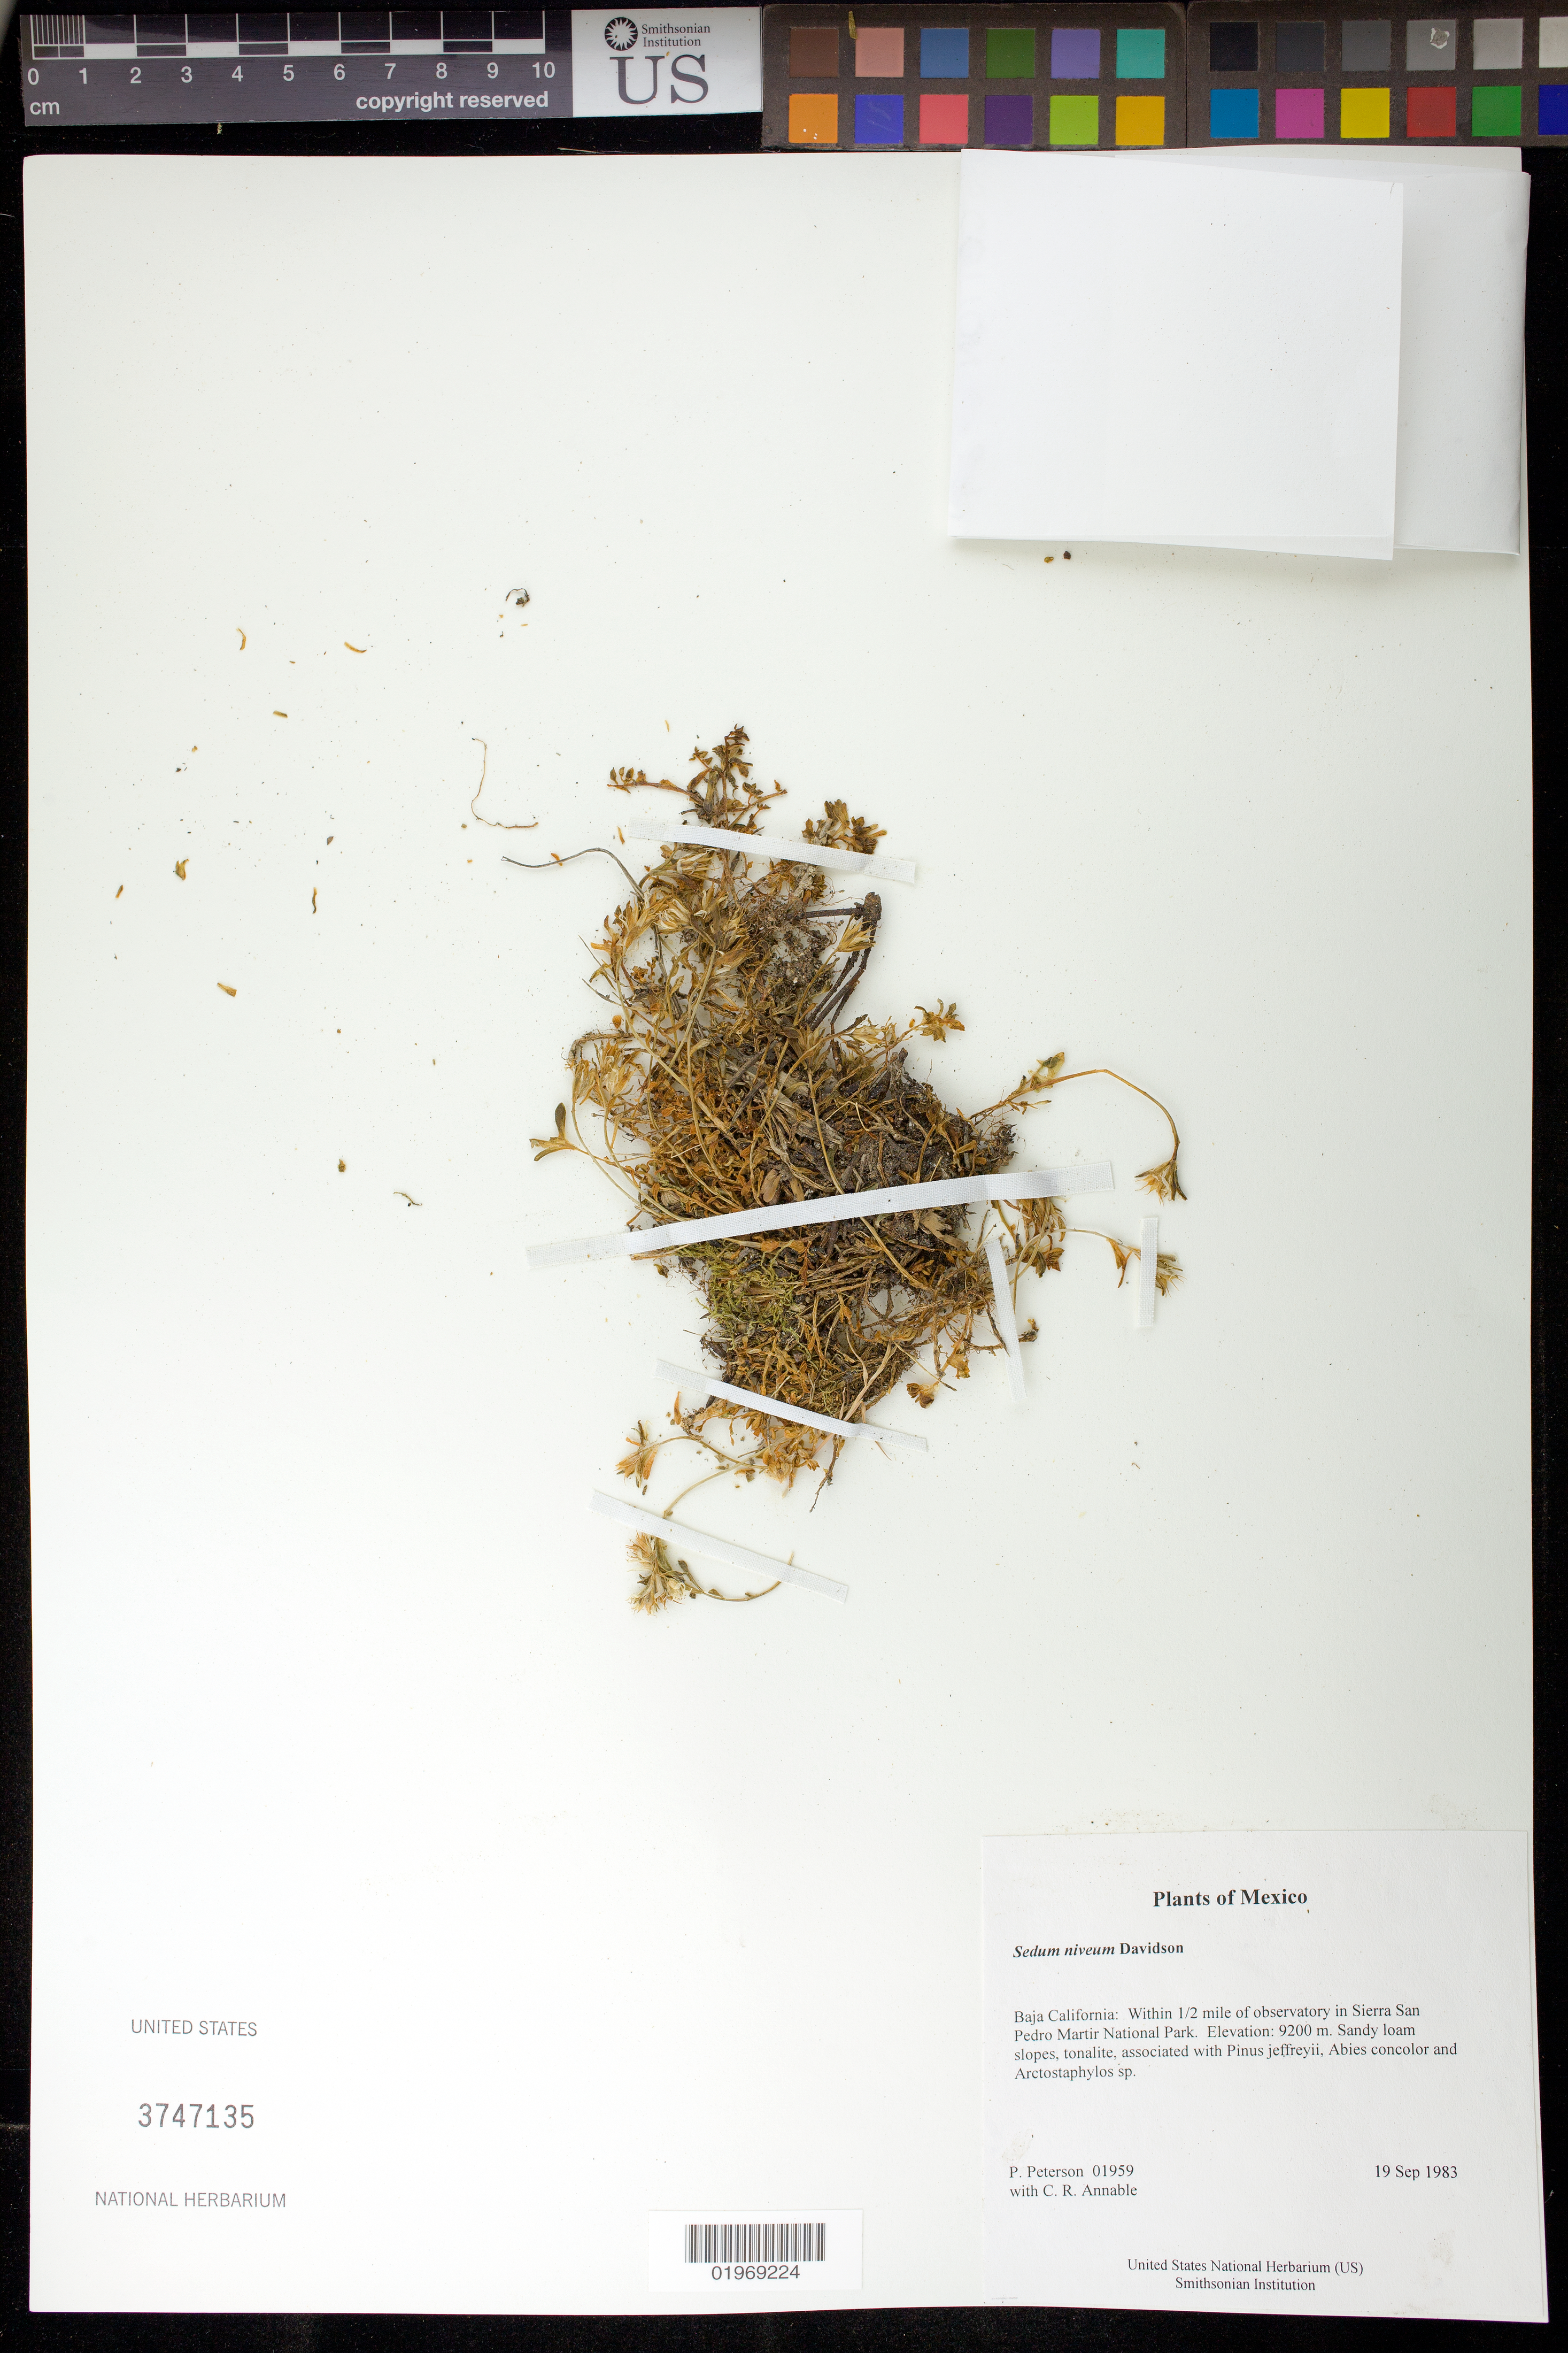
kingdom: Plantae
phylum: Tracheophyta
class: Magnoliopsida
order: Saxifragales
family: Crassulaceae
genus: Sedum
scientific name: Sedum niveum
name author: Davidson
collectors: P. M. Peterson & C. R. Annable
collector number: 01959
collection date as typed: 19 Sep 1983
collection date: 1983-09-19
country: Mexico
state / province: Baja California Norte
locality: Within 1/2 mile of observatory in Sierra San Pedro Martir National Park.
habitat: Sandy loam slopes, tonalite, associated with Pinus jeffreyii, Abies concolor and Arctostaphylos sp.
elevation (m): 9200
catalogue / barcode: US 3747135